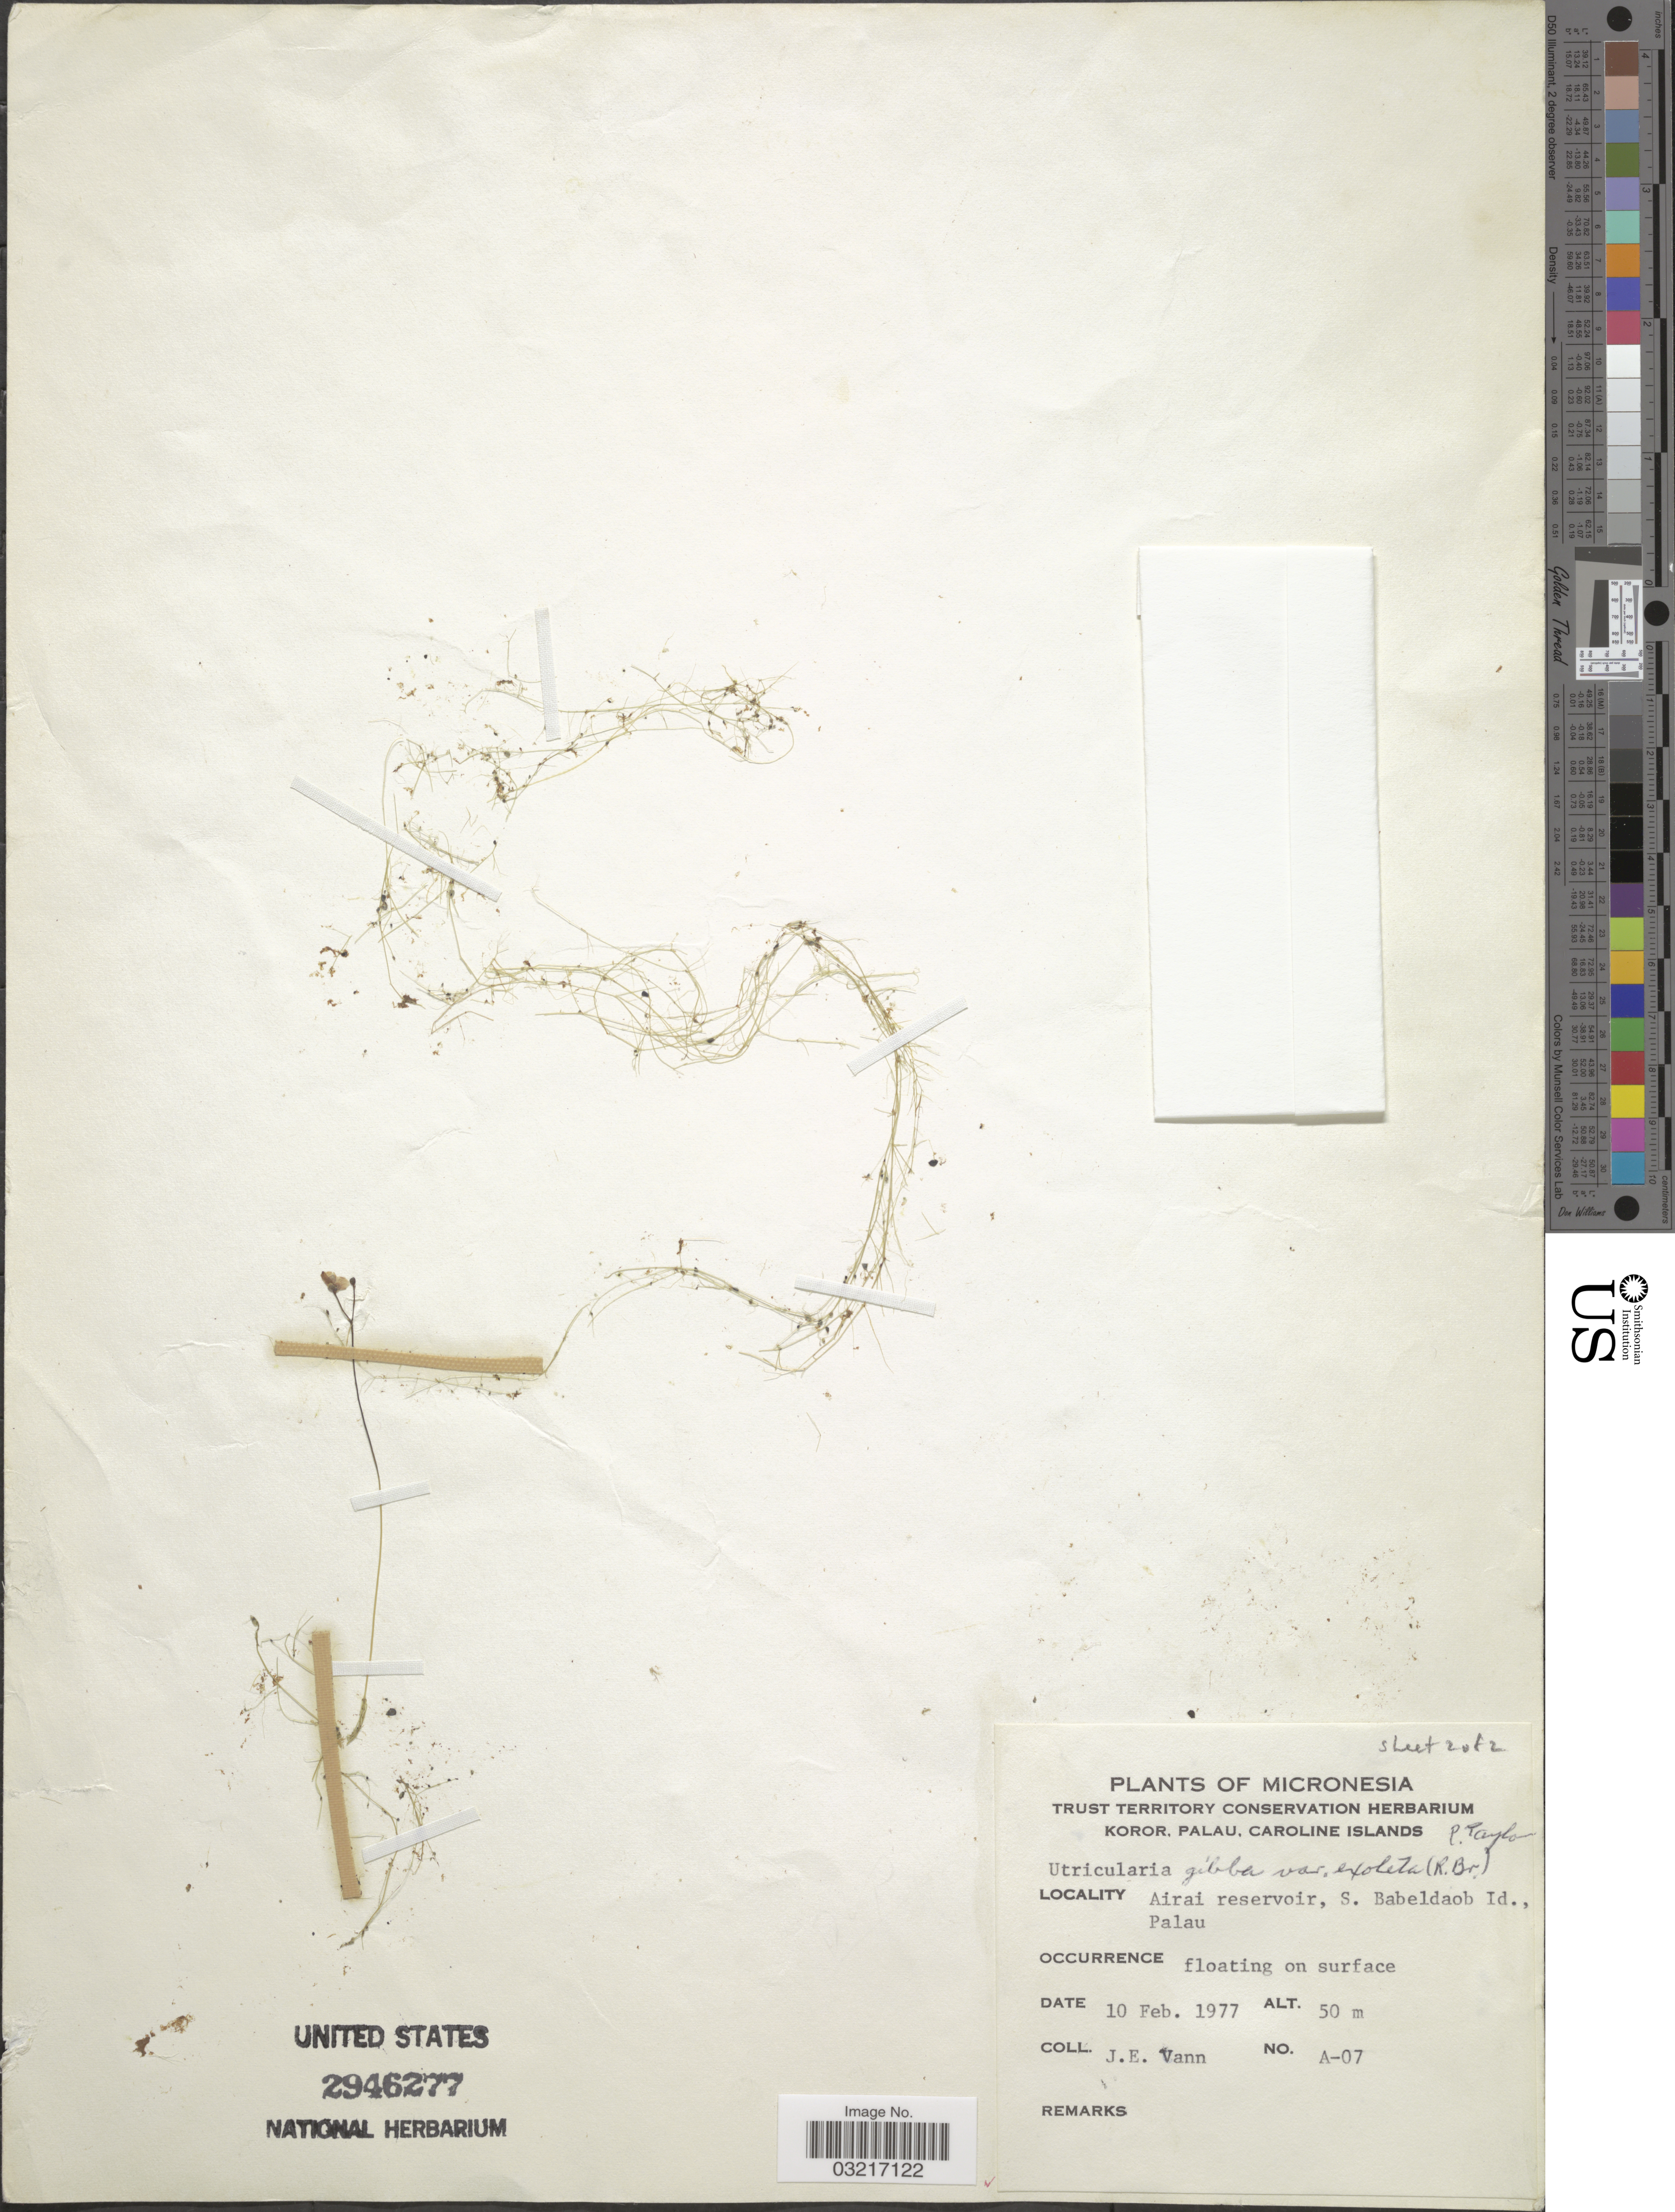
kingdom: Plantae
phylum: Tracheophyta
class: Magnoliopsida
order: Lamiales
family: Lentibulariaceae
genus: Utricularia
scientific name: Utricularia gibba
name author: L.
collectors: J. Vann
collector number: A-07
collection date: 1977-02-10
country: Palau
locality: Micronesia. Airai reservoir, S. Babeldaob Id., Palau.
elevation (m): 50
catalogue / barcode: US 2946277